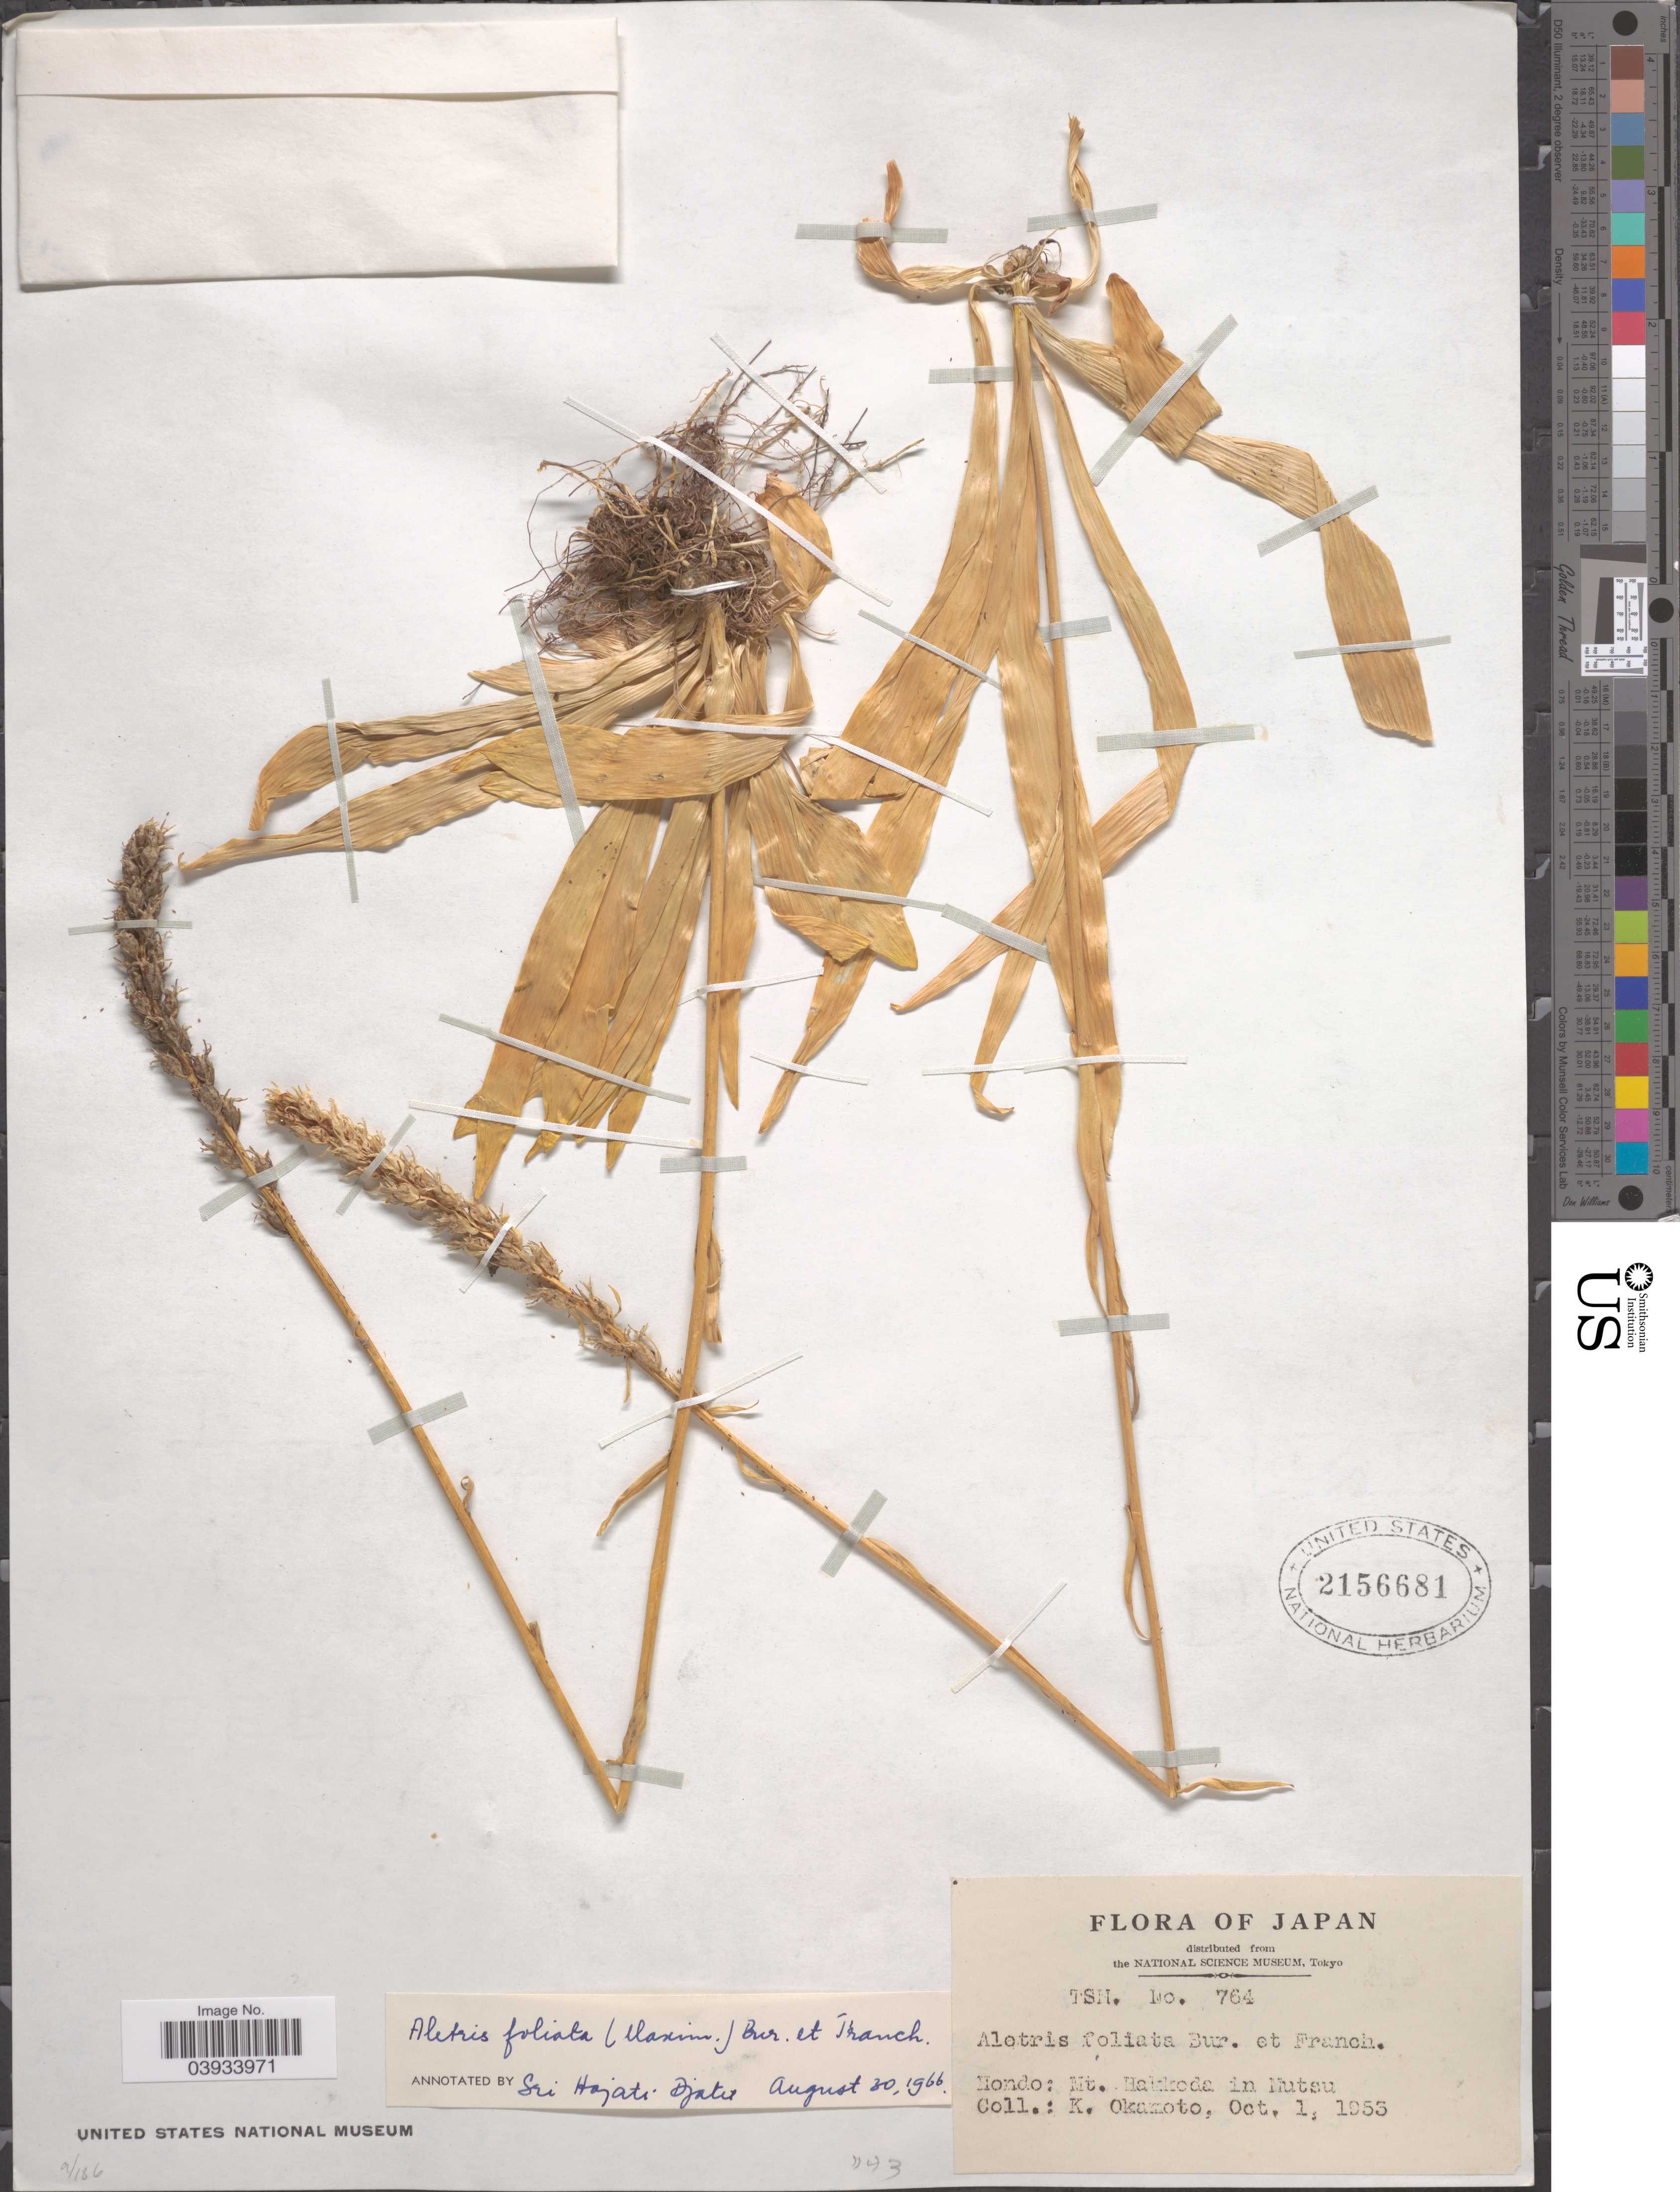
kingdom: Plantae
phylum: Tracheophyta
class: Liliopsida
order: Dioscoreales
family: Nartheciaceae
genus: Aletris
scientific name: Aletris foliata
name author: (Maxim.) Makino & Nemoto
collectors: K. Okamoto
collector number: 764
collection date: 1953-10-01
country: Japan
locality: Hondo: Mt. Hakkoda in Mutsu.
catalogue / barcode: US 2156681